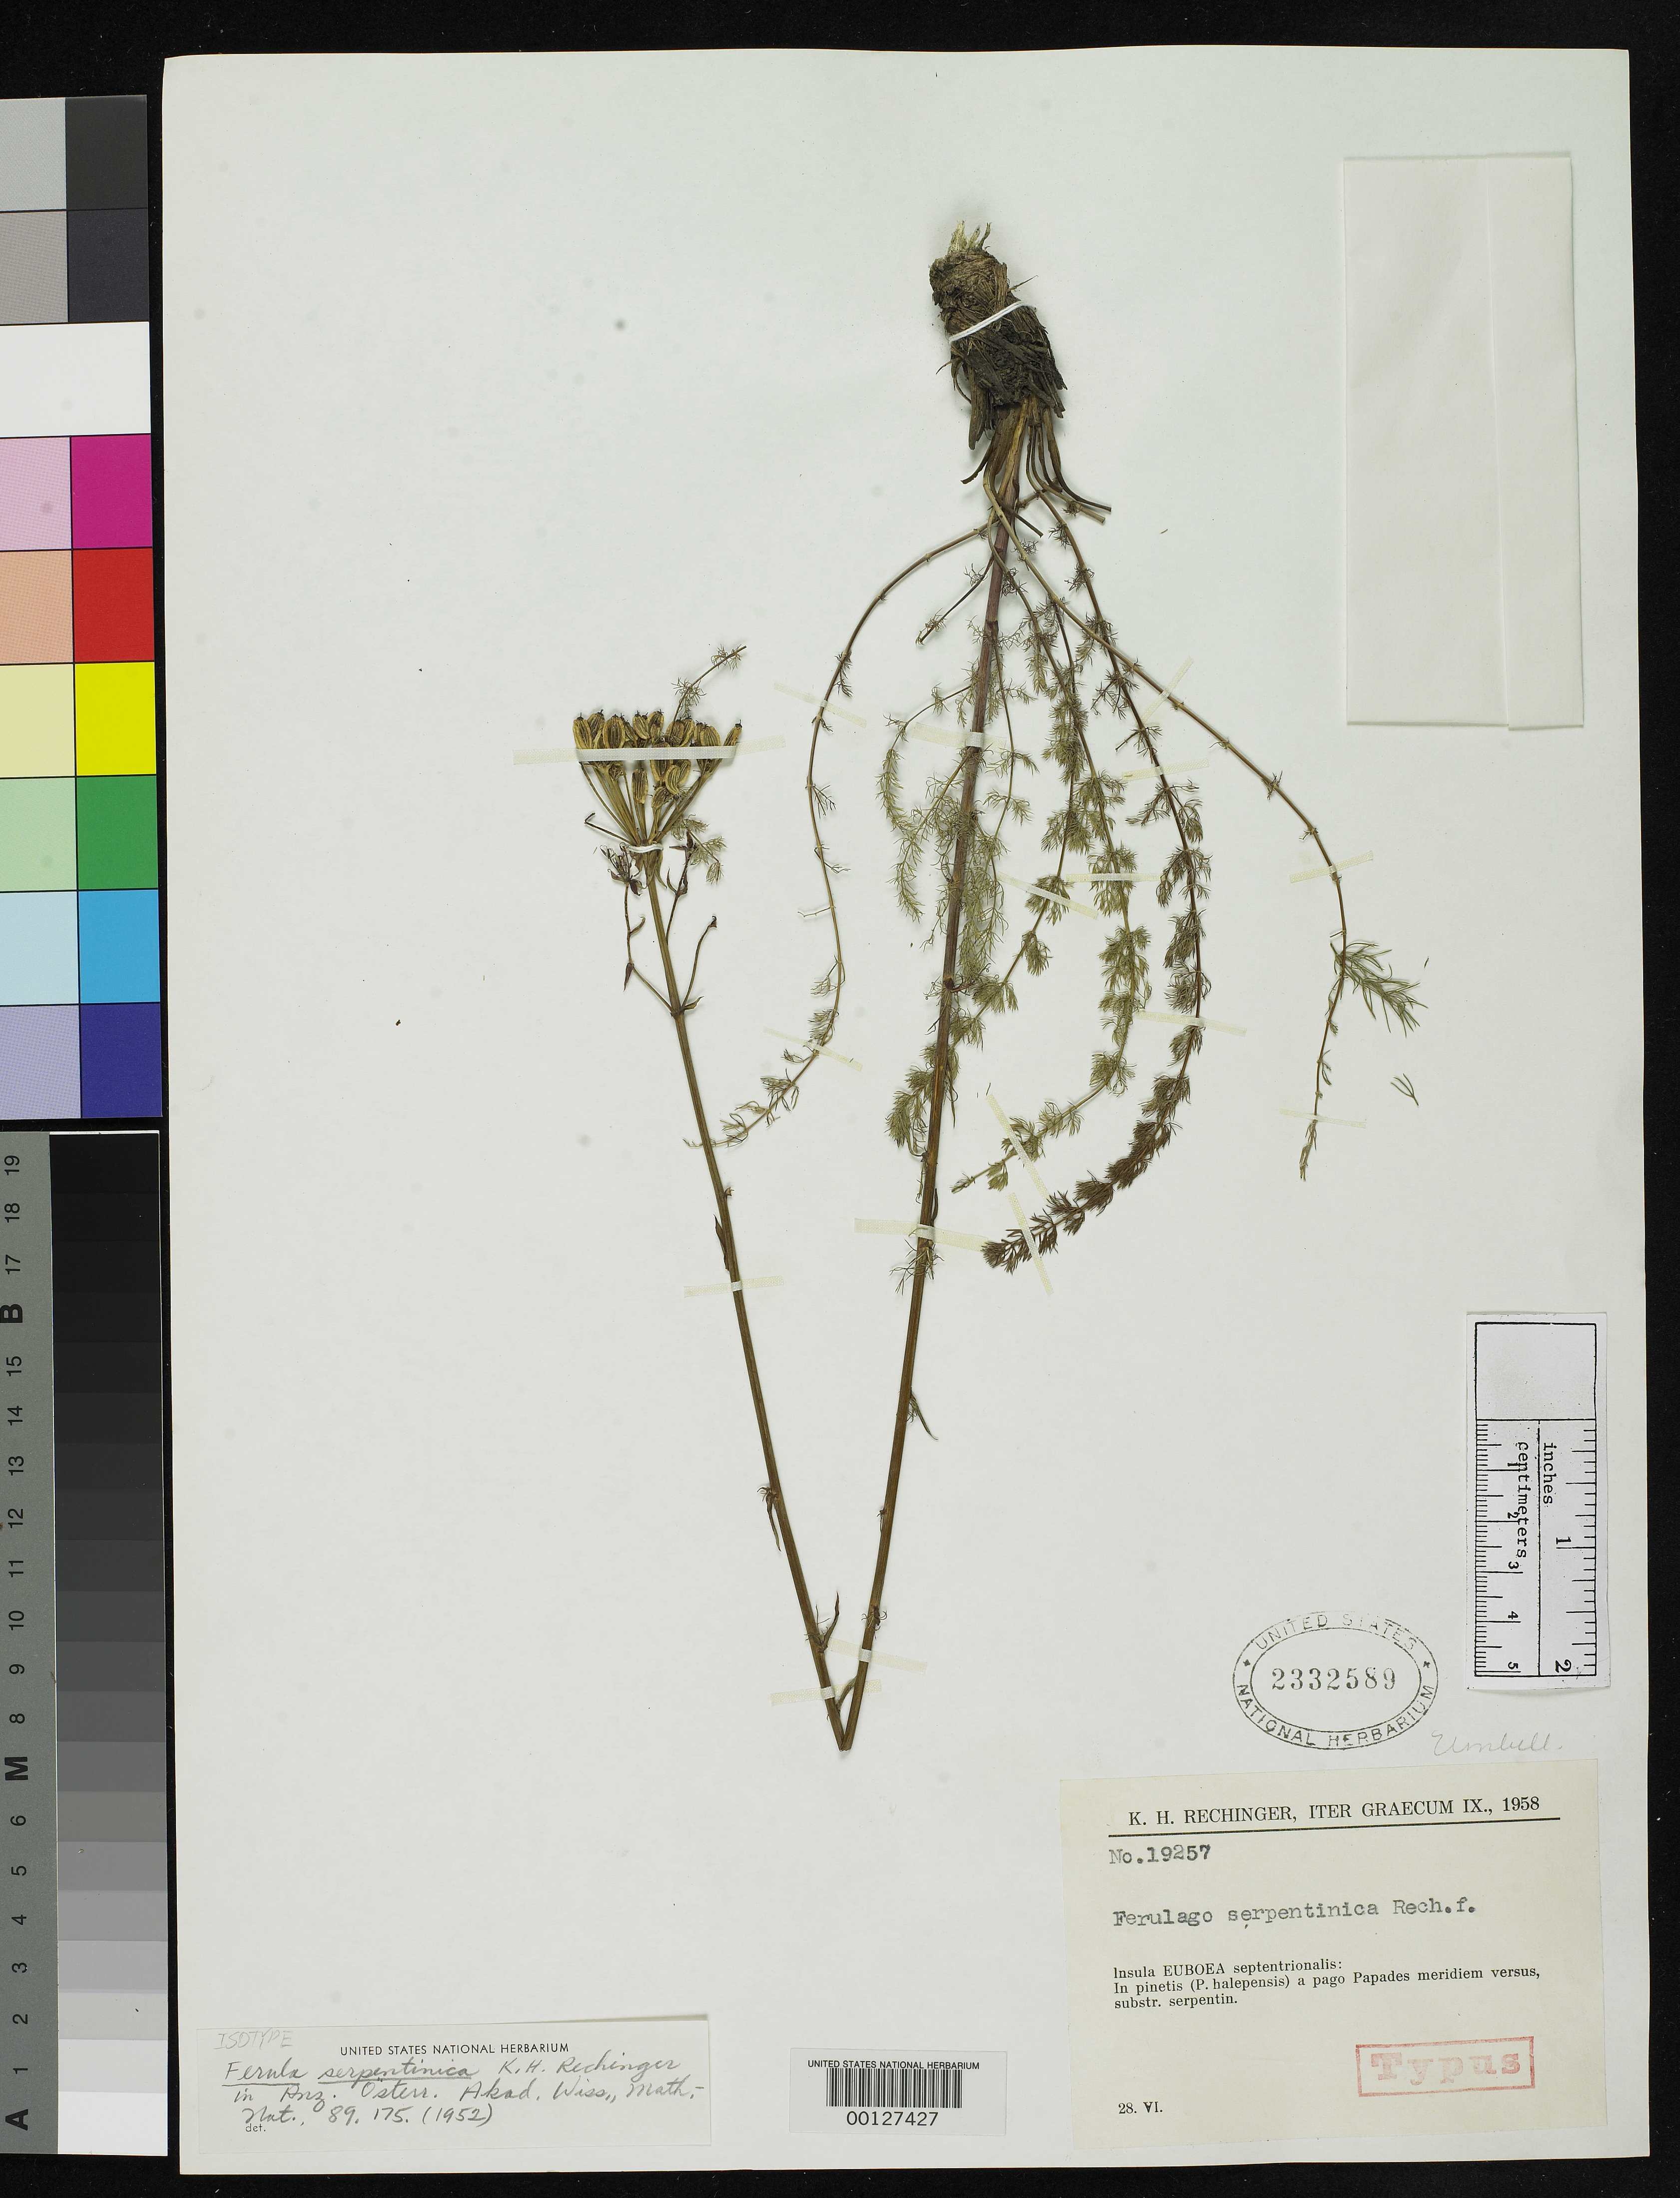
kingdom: Plantae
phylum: Tracheophyta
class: Magnoliopsida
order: Apiales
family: Apiaceae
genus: Ferula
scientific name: Ferula serpentinica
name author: Rech. f.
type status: Isotype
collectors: K. H. Rechinger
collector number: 19257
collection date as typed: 28 Jun 1958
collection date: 1958-06-28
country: Greece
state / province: Central Greece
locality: Papades Village.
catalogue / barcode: US 2332589